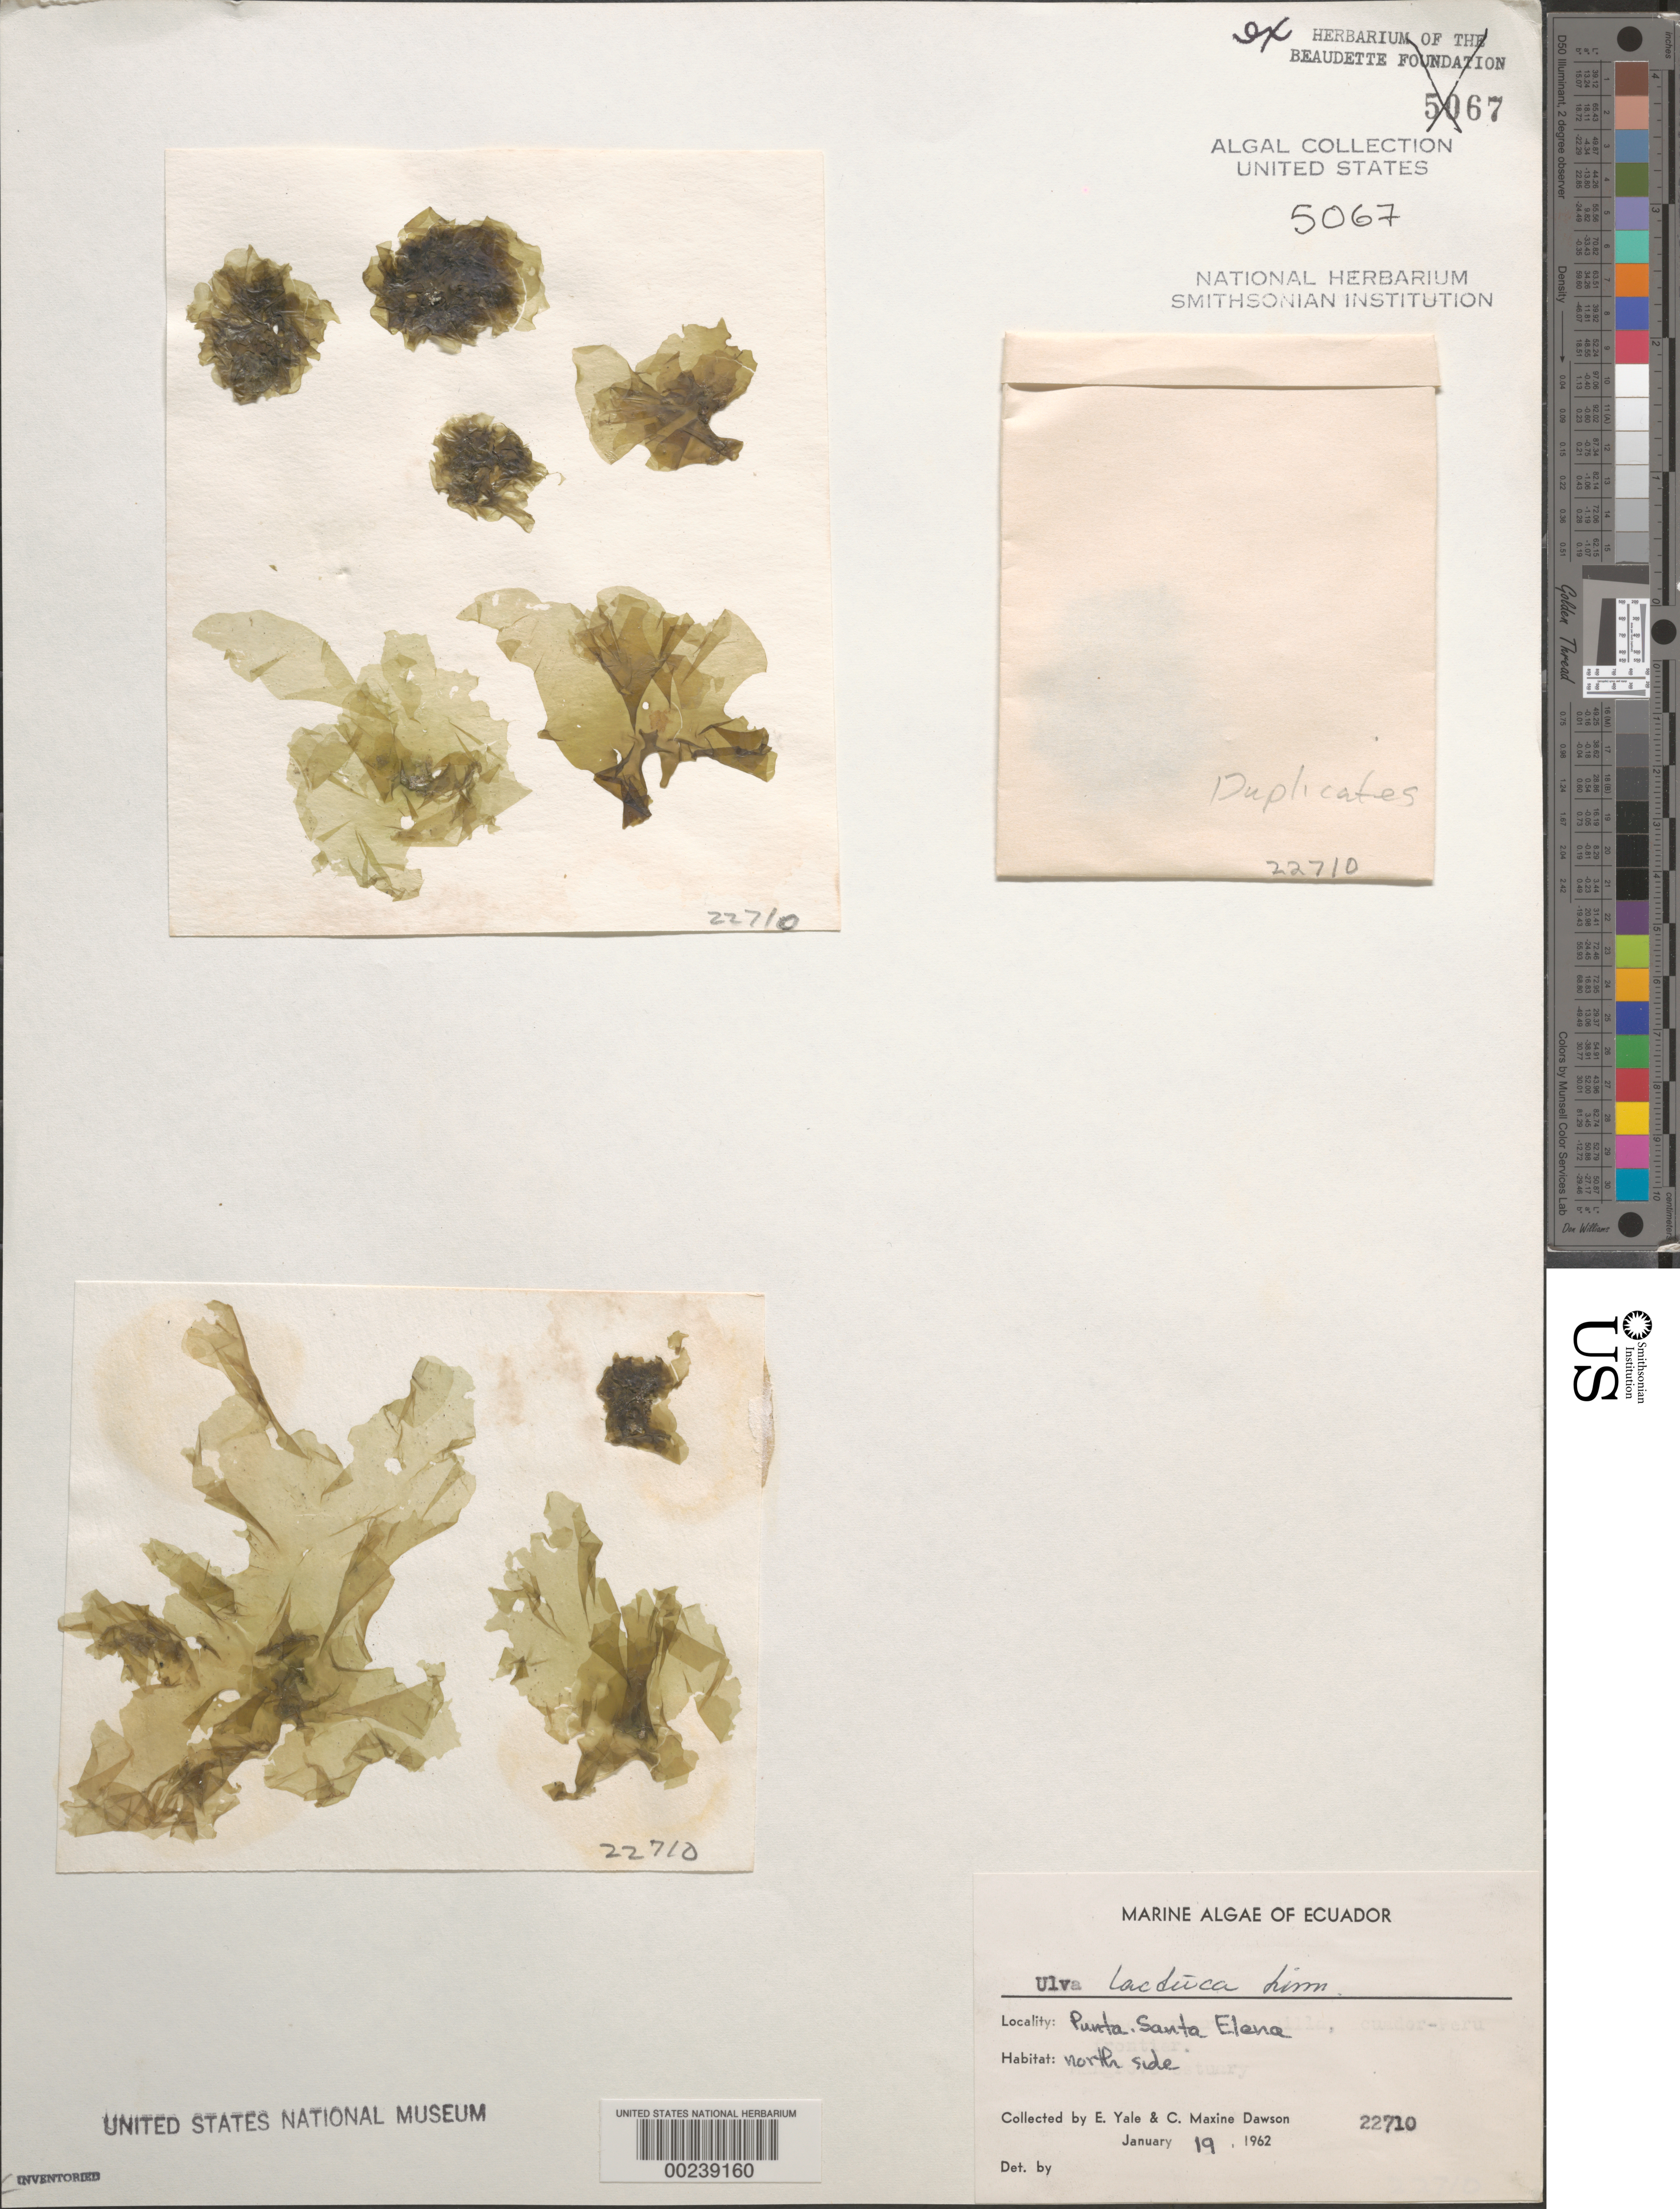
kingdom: Plantae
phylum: Chlorophyta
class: Ulvophyceae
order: Ulvales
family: Ulvaceae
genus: Ulva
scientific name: Ulva lactuca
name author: L.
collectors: E. Y. Dawson & C. M. Dawson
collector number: EYD 22710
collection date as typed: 19 Jan 1962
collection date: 1962-01-19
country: Ecuador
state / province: Guayas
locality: Punta Santa Elena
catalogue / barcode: US 5067